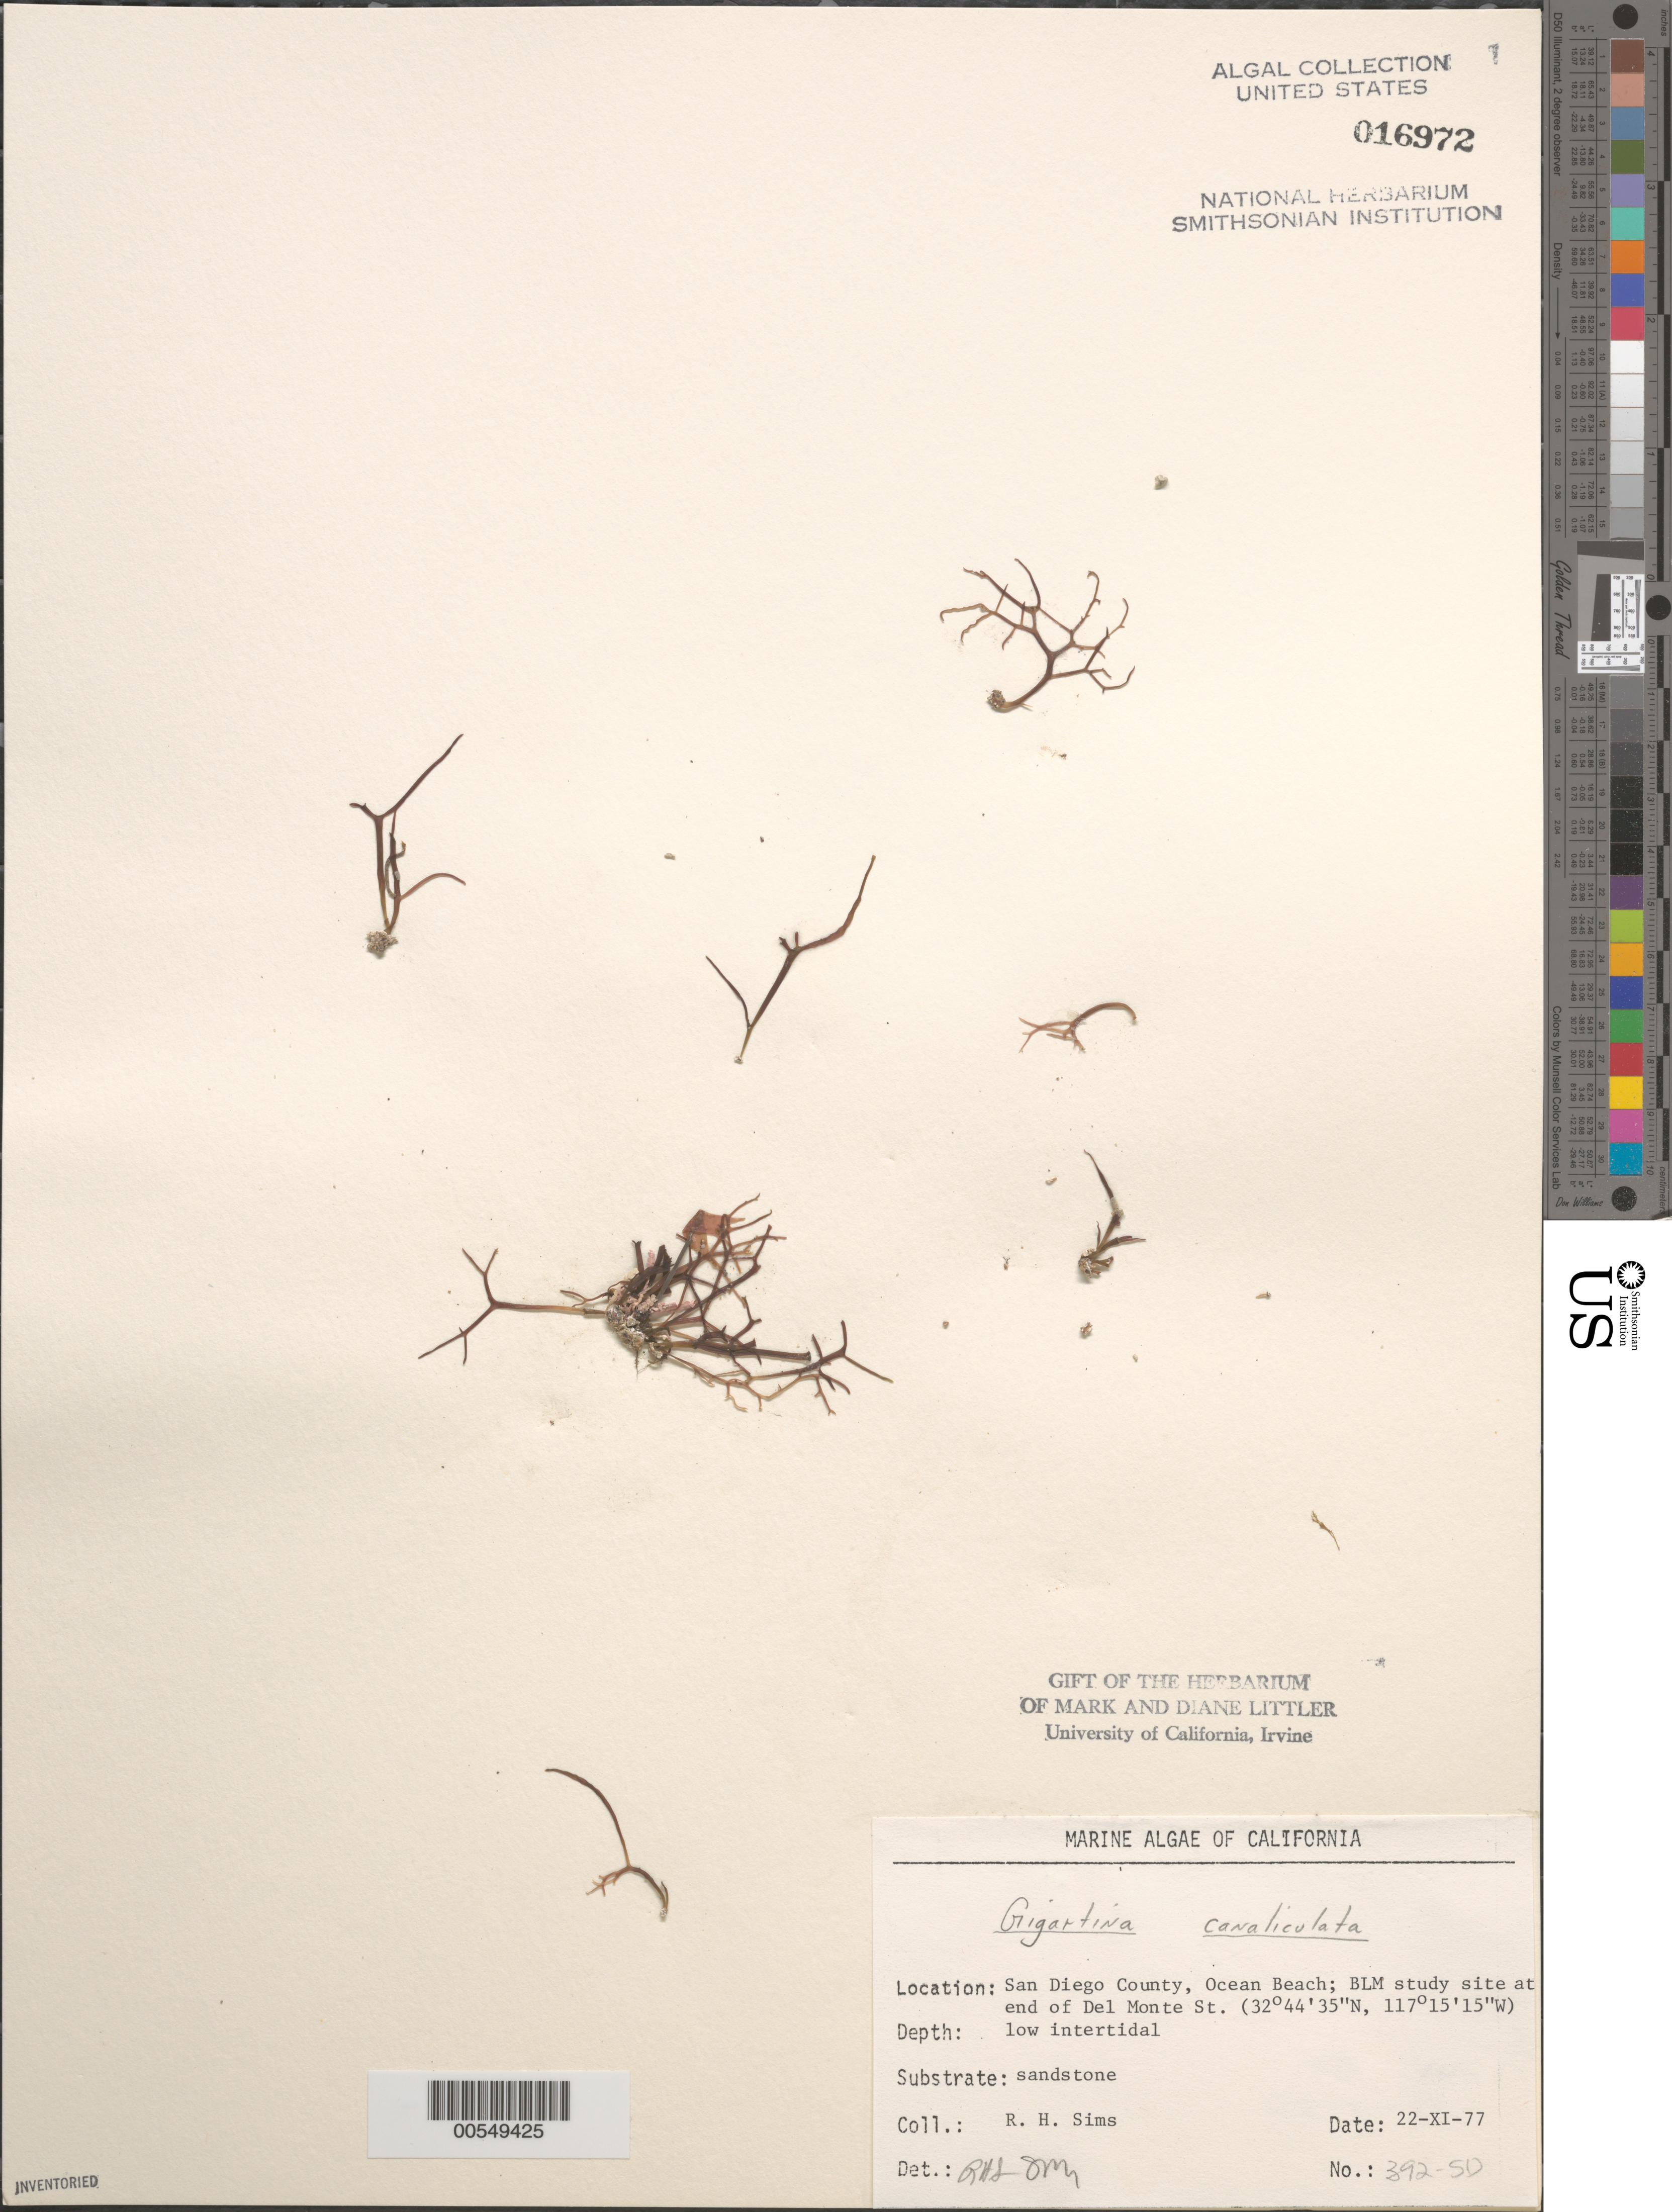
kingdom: Plantae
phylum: Rhodophyta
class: Florideophyceae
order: Gigartinales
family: Gigartinaceae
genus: Chondracanthus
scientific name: Chondracanthus canaliculatus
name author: (Harv.) Guiry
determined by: Algae name updating Project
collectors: R. H. Sims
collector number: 392-sd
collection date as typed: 22 Nov 1977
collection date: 1977-11-22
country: United States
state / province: California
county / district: San Diego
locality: Ocean Beach, end of Del Monte Street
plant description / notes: BLM-SOCALBIGHT Rocky Intertidal Survey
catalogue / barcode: US 16972